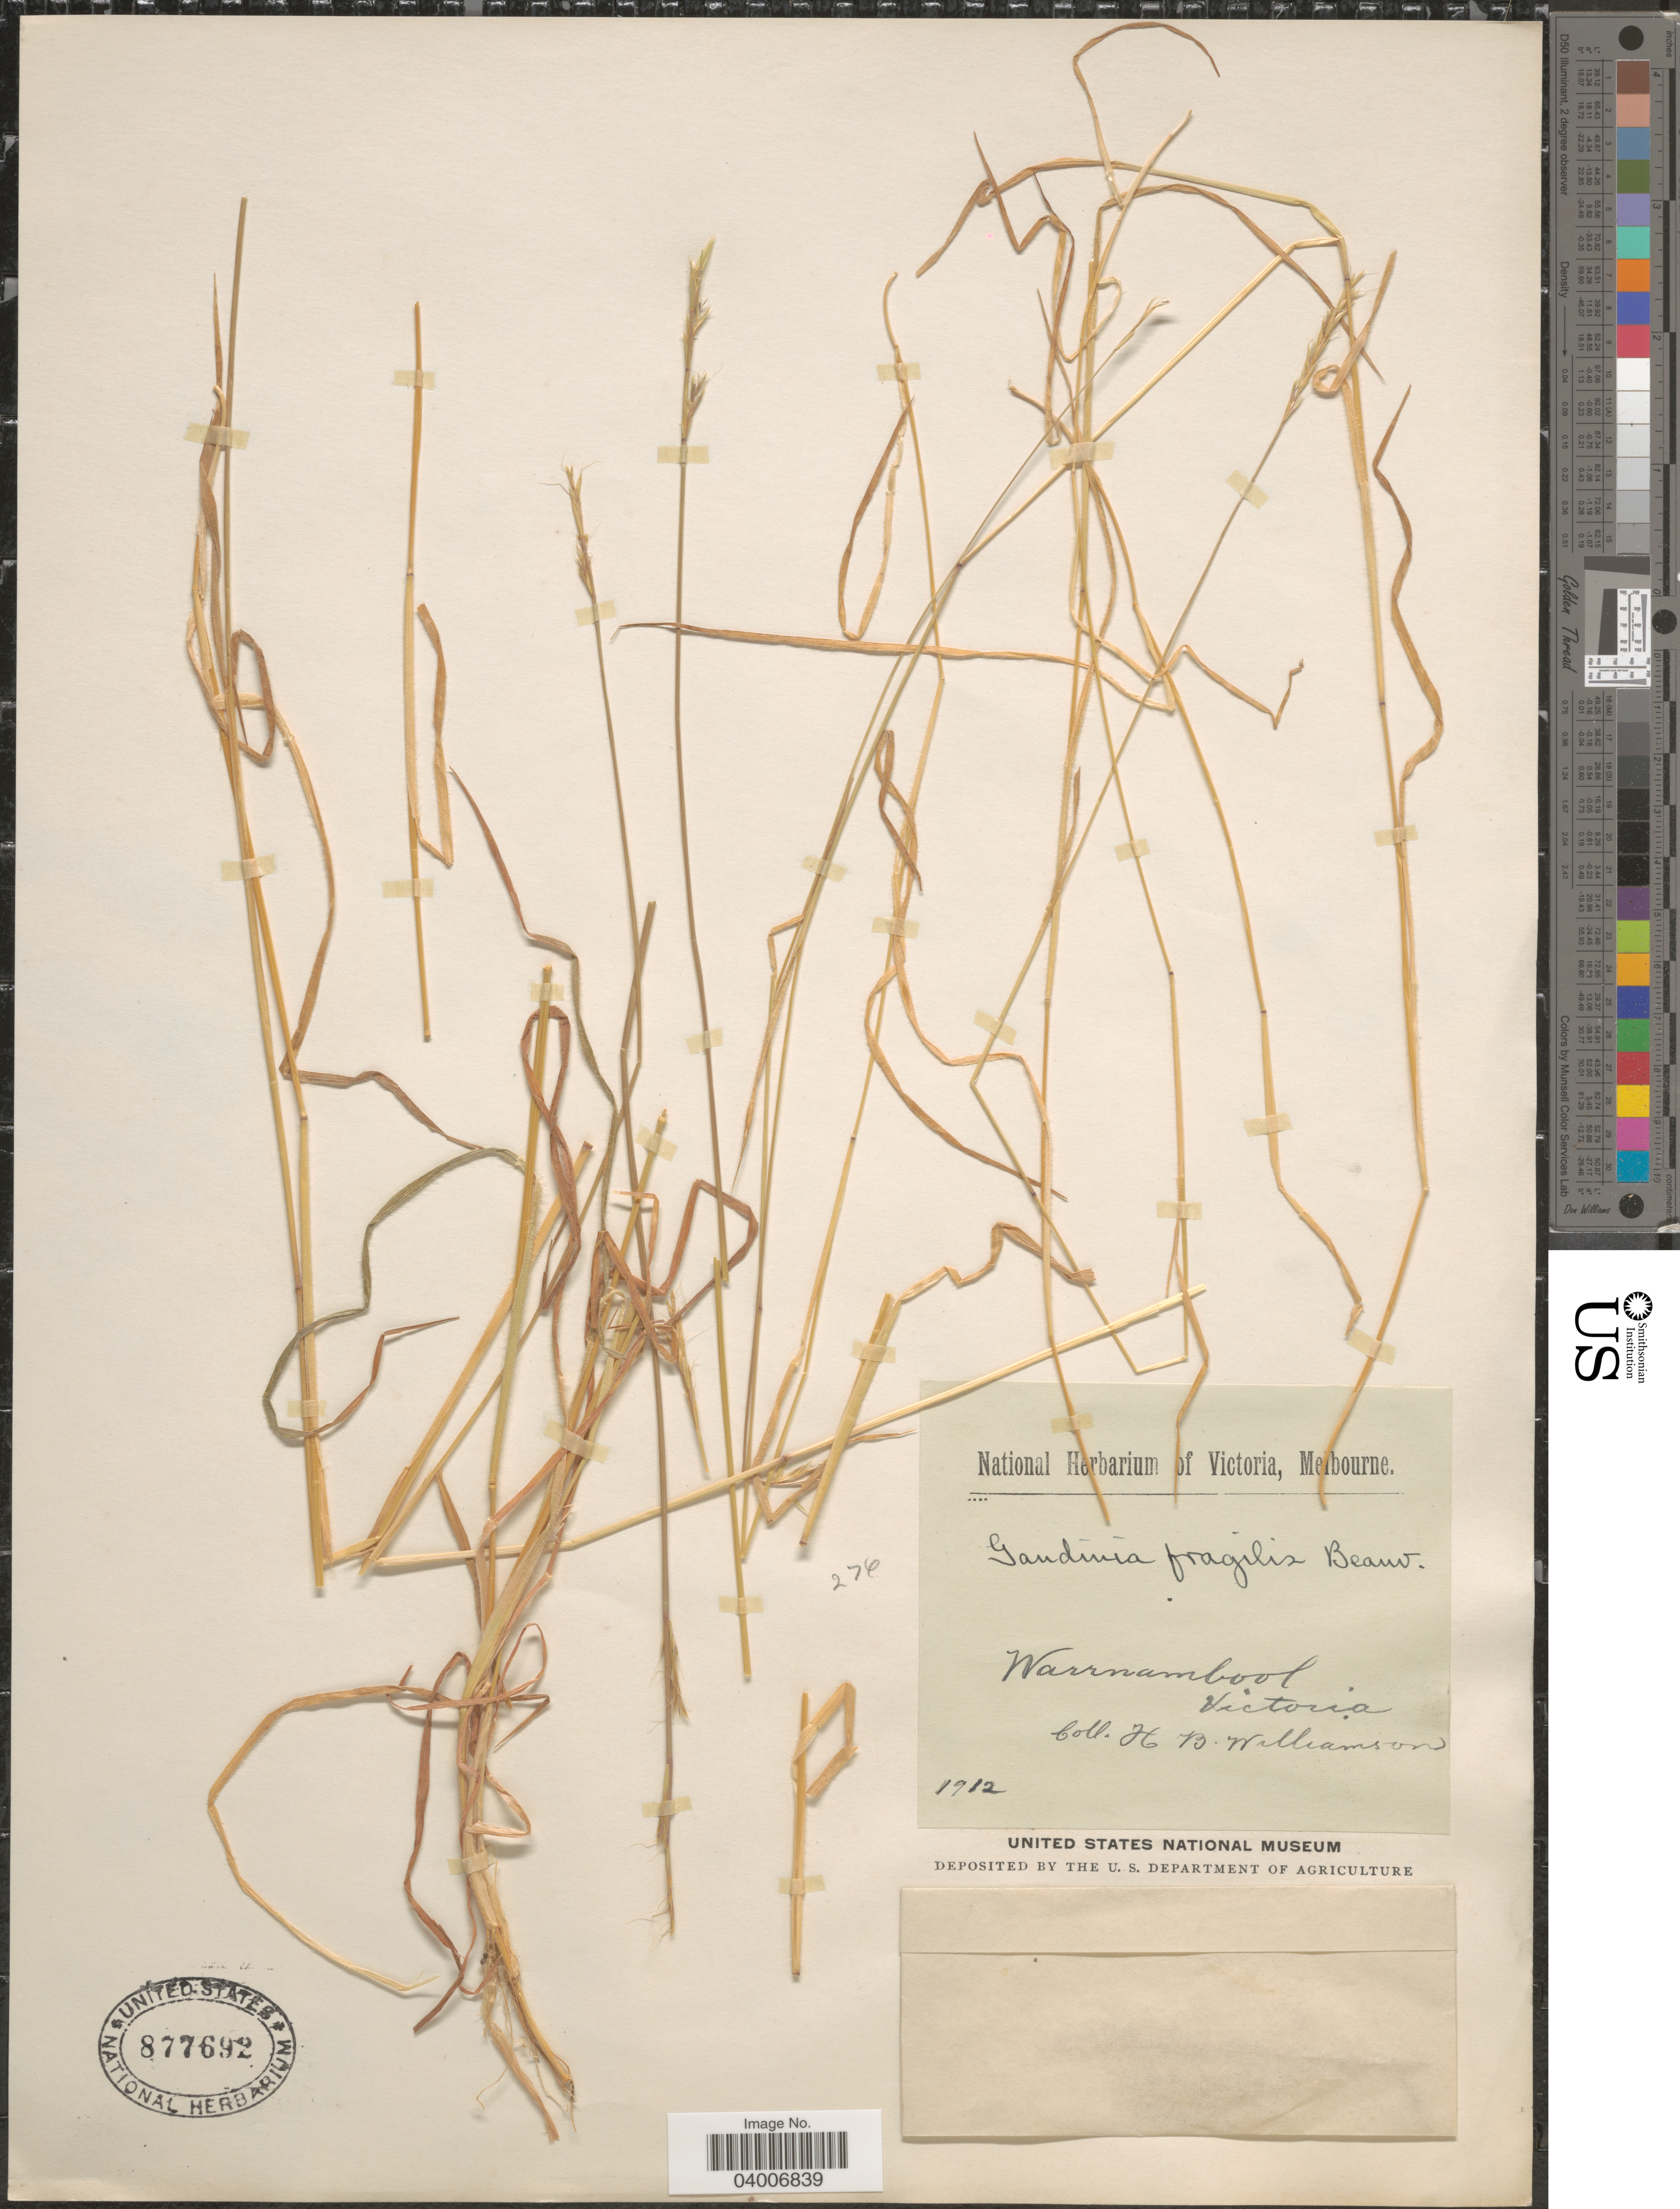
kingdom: Plantae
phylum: Tracheophyta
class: Liliopsida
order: Poales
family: Poaceae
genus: Gaudinia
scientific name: Gaudinia fragilis var. fragilis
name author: (L.) P. Beauv.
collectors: H. Williamson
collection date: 1912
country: Australia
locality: Warrnambool, Victoria.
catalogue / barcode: US 877692